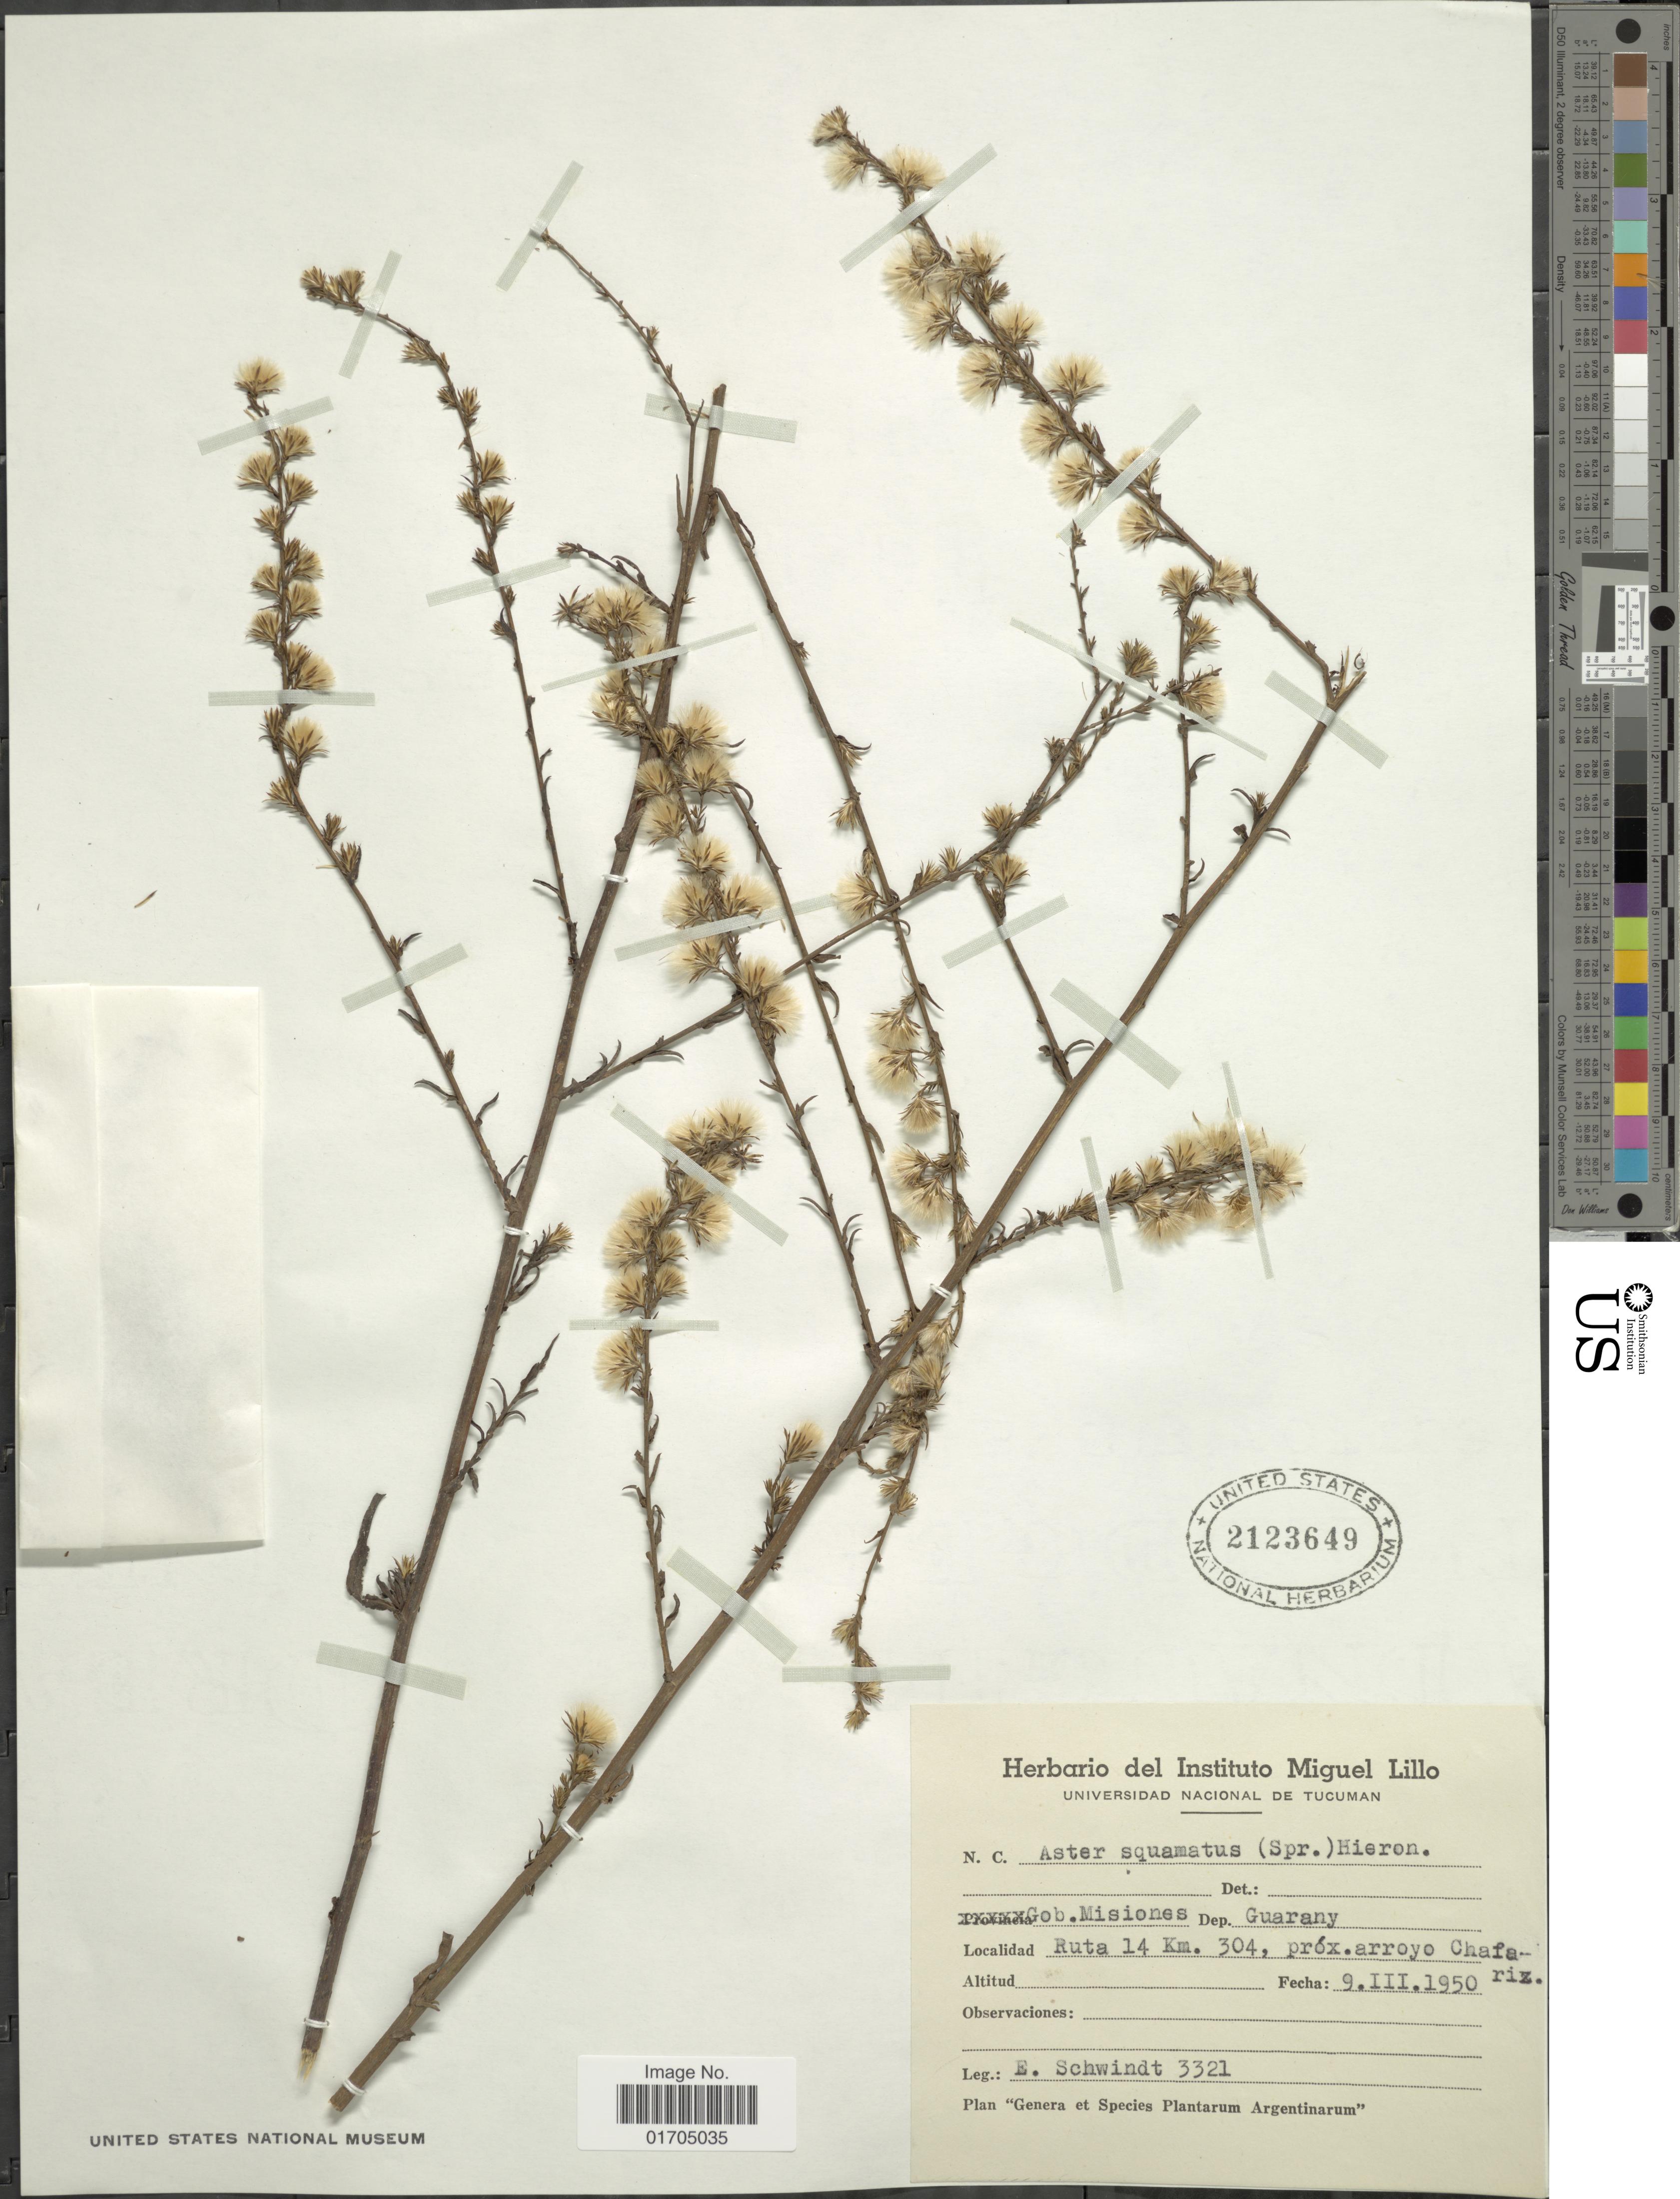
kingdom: Plantae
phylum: Tracheophyta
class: Magnoliopsida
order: Asterales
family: Asteraceae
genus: Symphyotrichum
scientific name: Symphyotrichum squamatum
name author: (Spreng.) G.L. Nesom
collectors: E. Schwindt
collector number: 3321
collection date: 1950-03-09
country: Argentina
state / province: Misiones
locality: Gob. Misiones, Dep. Guarany, Ruta 14 Km. 304, próx. arroyo Chafariz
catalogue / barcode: US 2123649